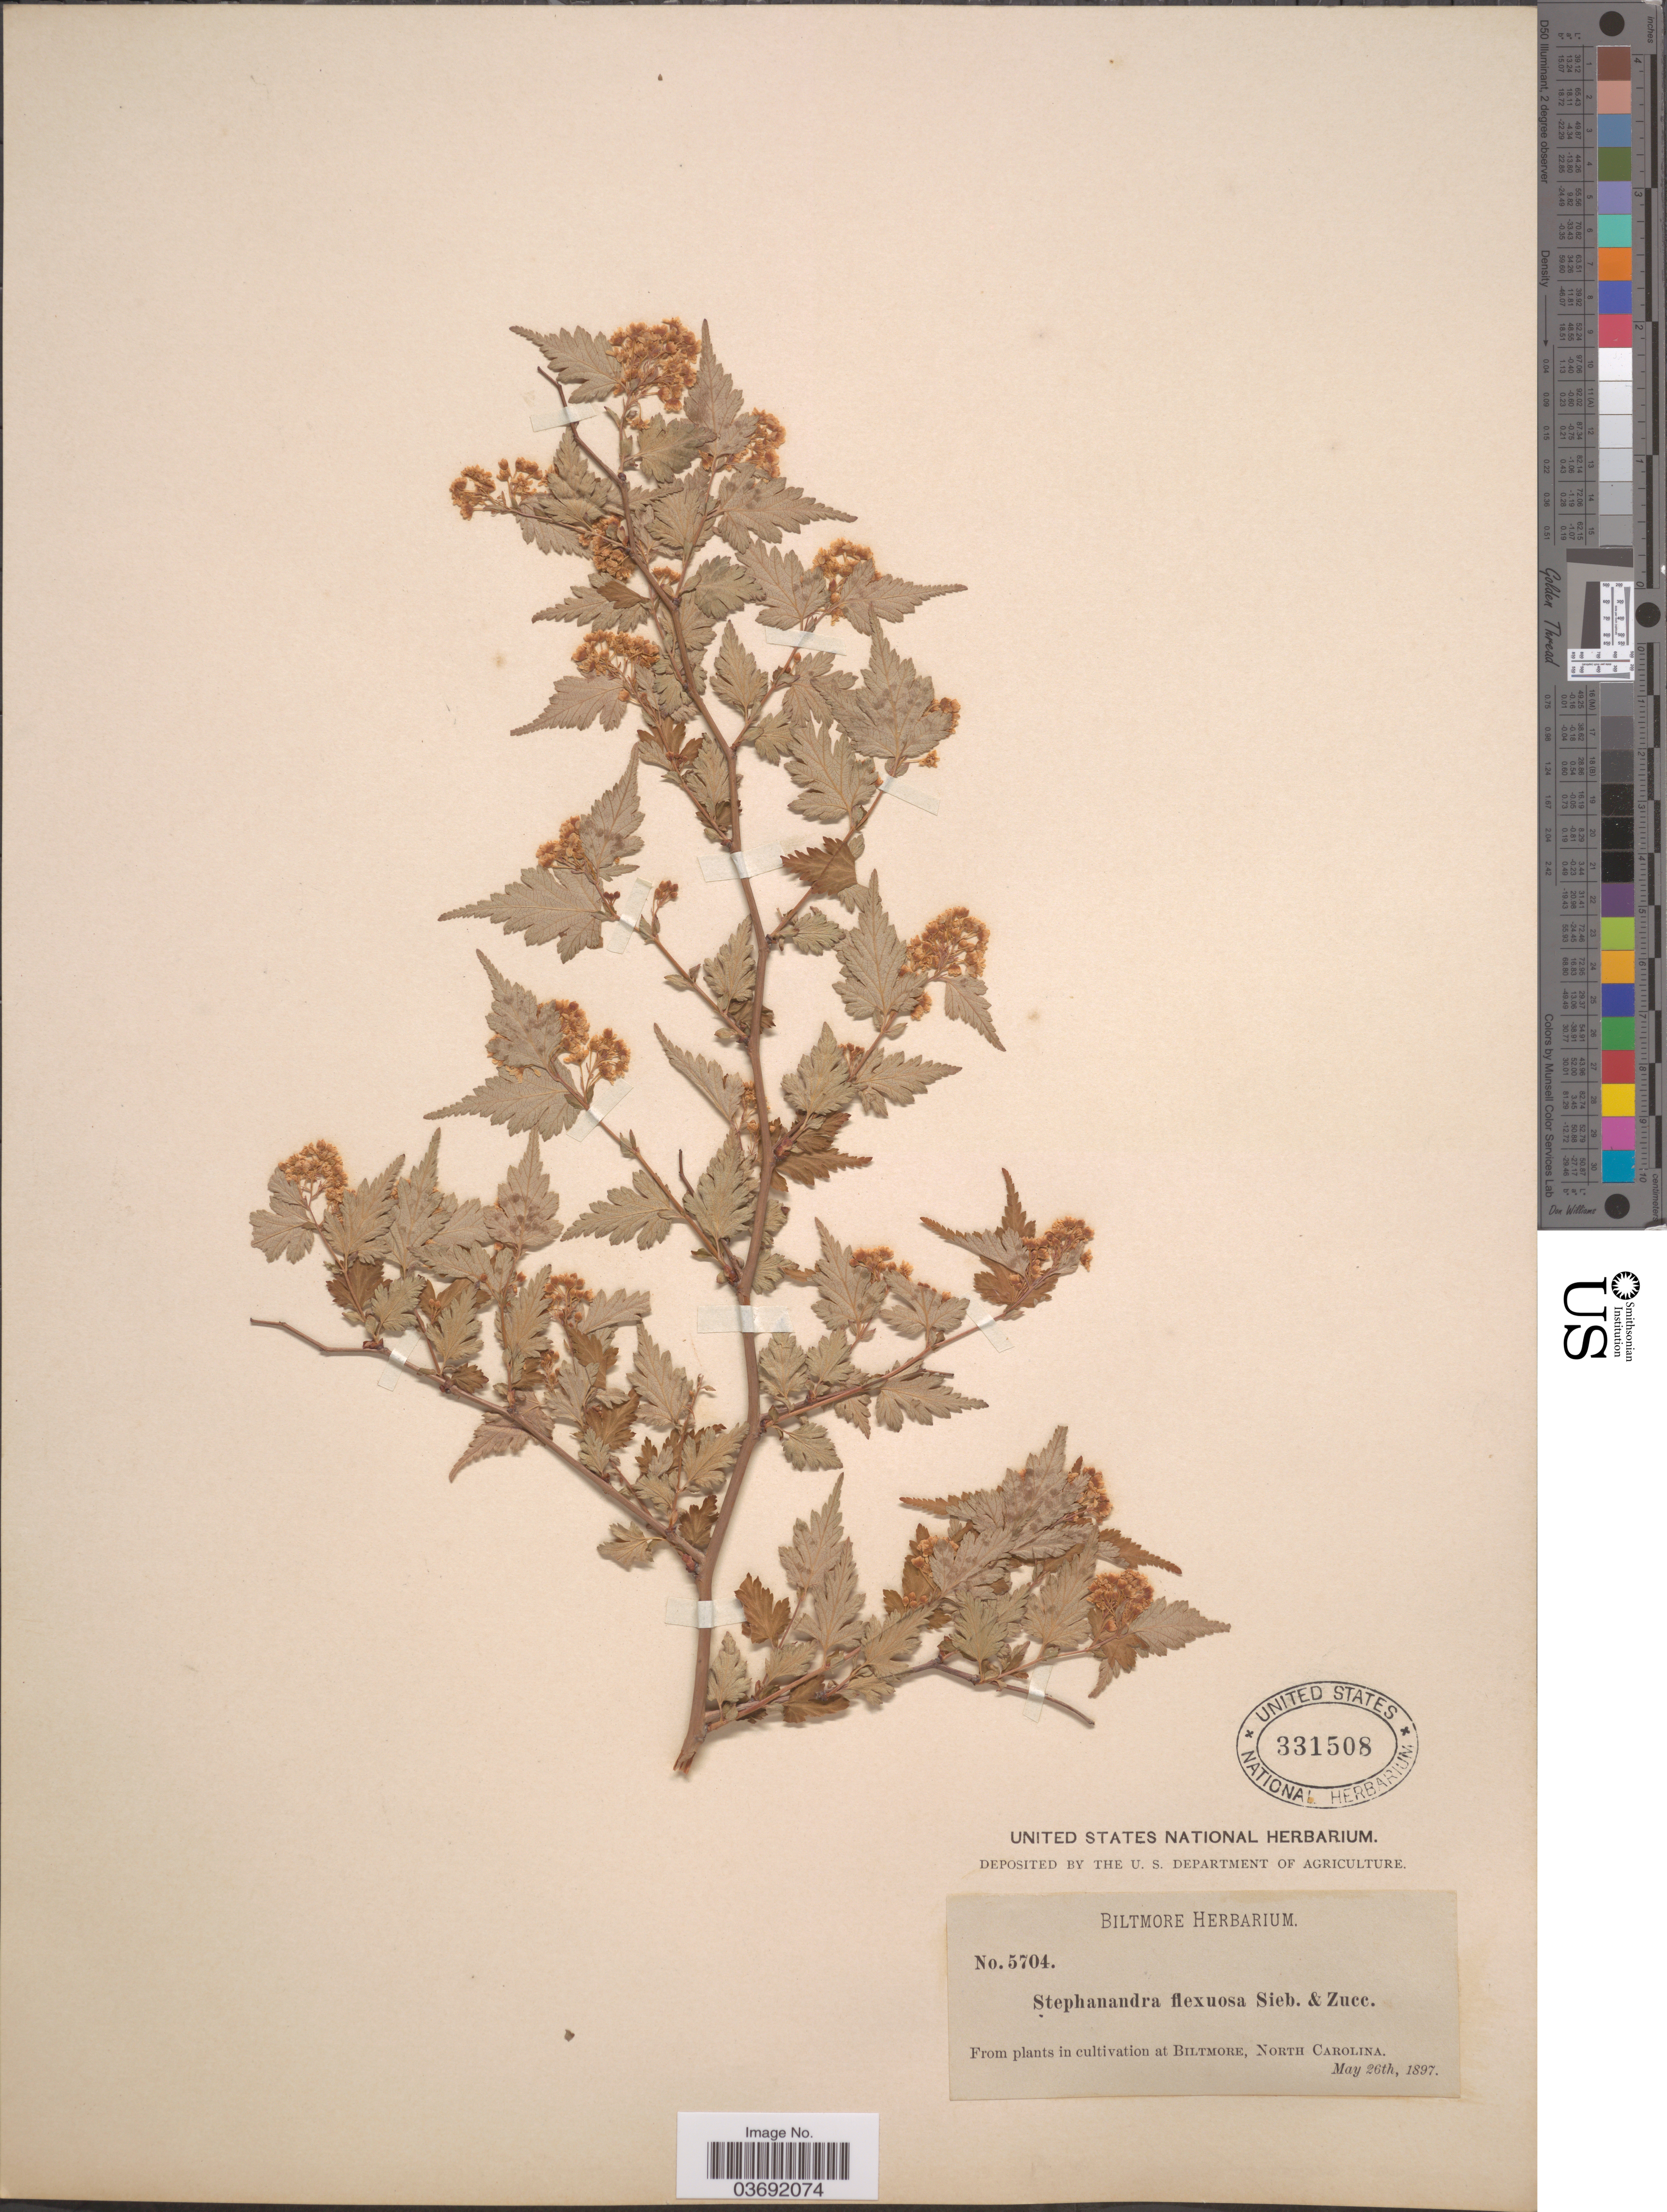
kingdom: Plantae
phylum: Tracheophyta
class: Magnoliopsida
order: Rosales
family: Rosaceae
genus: Neillia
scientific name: Neillia incisa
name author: (Thunb.) S.H. Oh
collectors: ex herb. Biltmore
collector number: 5704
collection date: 1897-05-26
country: United States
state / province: North Carolina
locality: Biltmore.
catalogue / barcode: US 331508